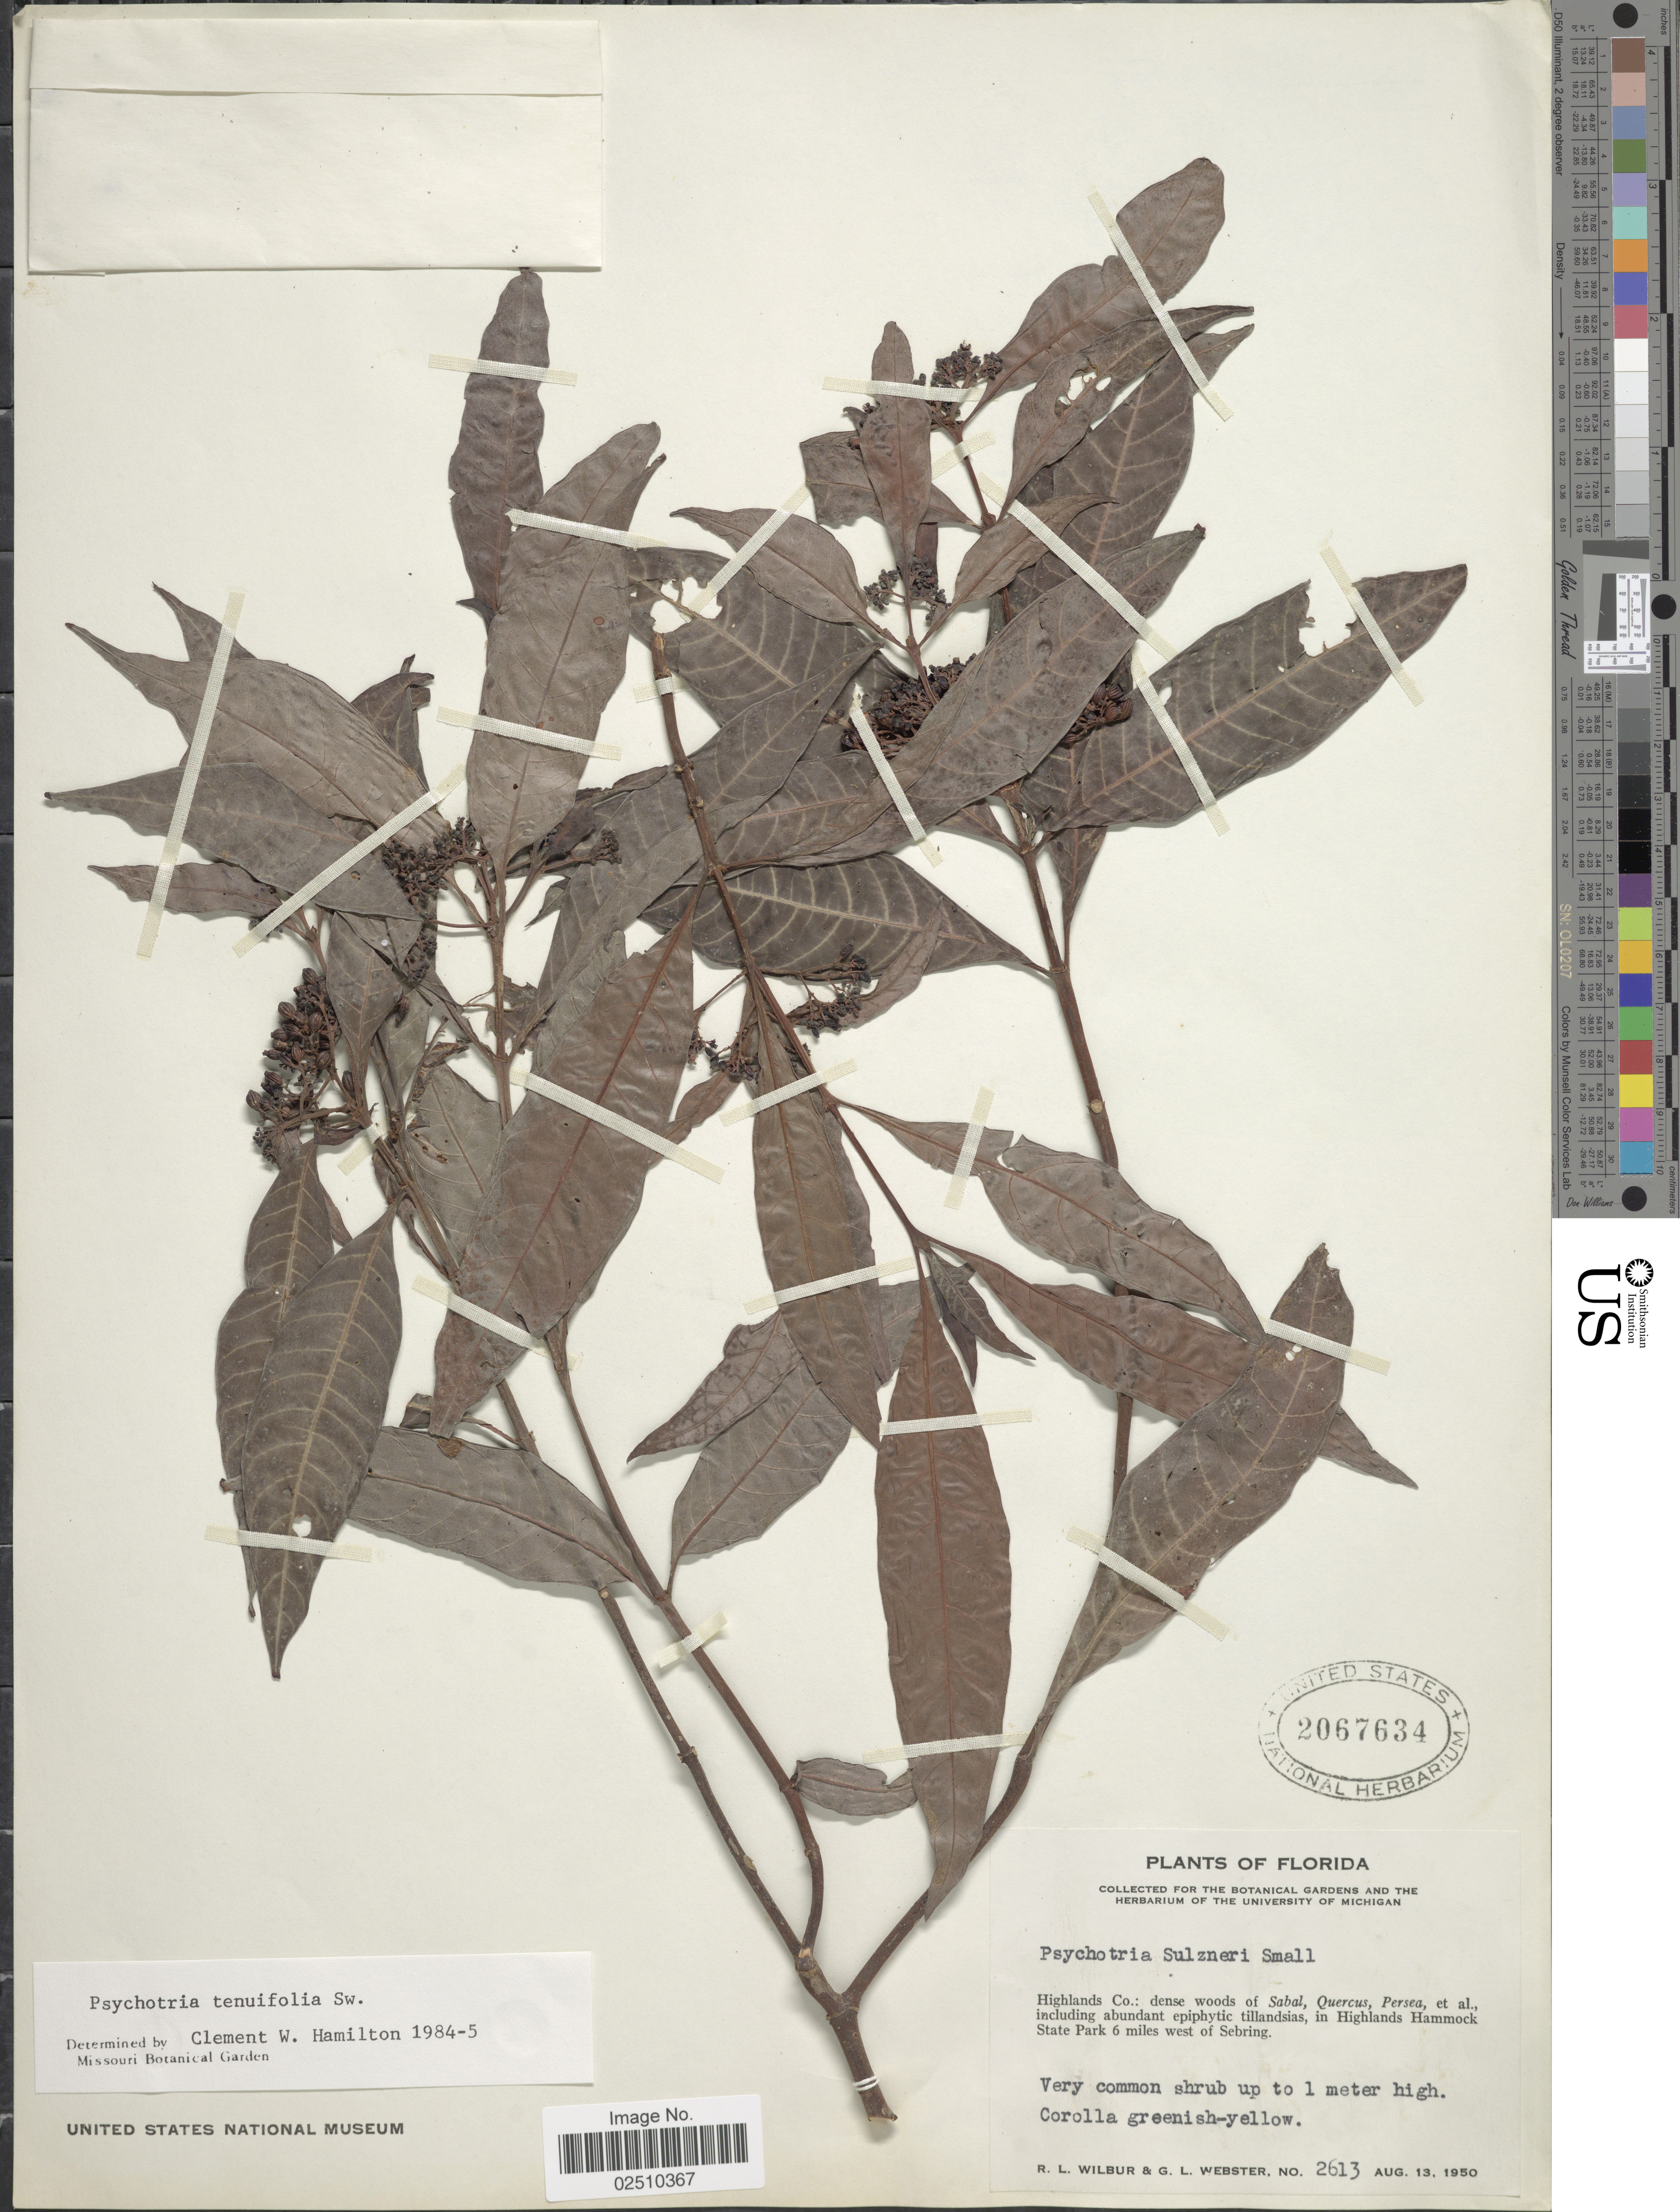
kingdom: Plantae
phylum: Tracheophyta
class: Magnoliopsida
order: Gentianales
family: Rubiaceae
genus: Psychotria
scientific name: Psychotria tenuifolia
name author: Sw.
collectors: R. L. Wilbur & G. L. Webster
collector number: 2613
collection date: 1950-08-13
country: United States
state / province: Florida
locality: Highlands Co., Highlands Hammock State Park 6 miles west of Sebring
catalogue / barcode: US 2067634